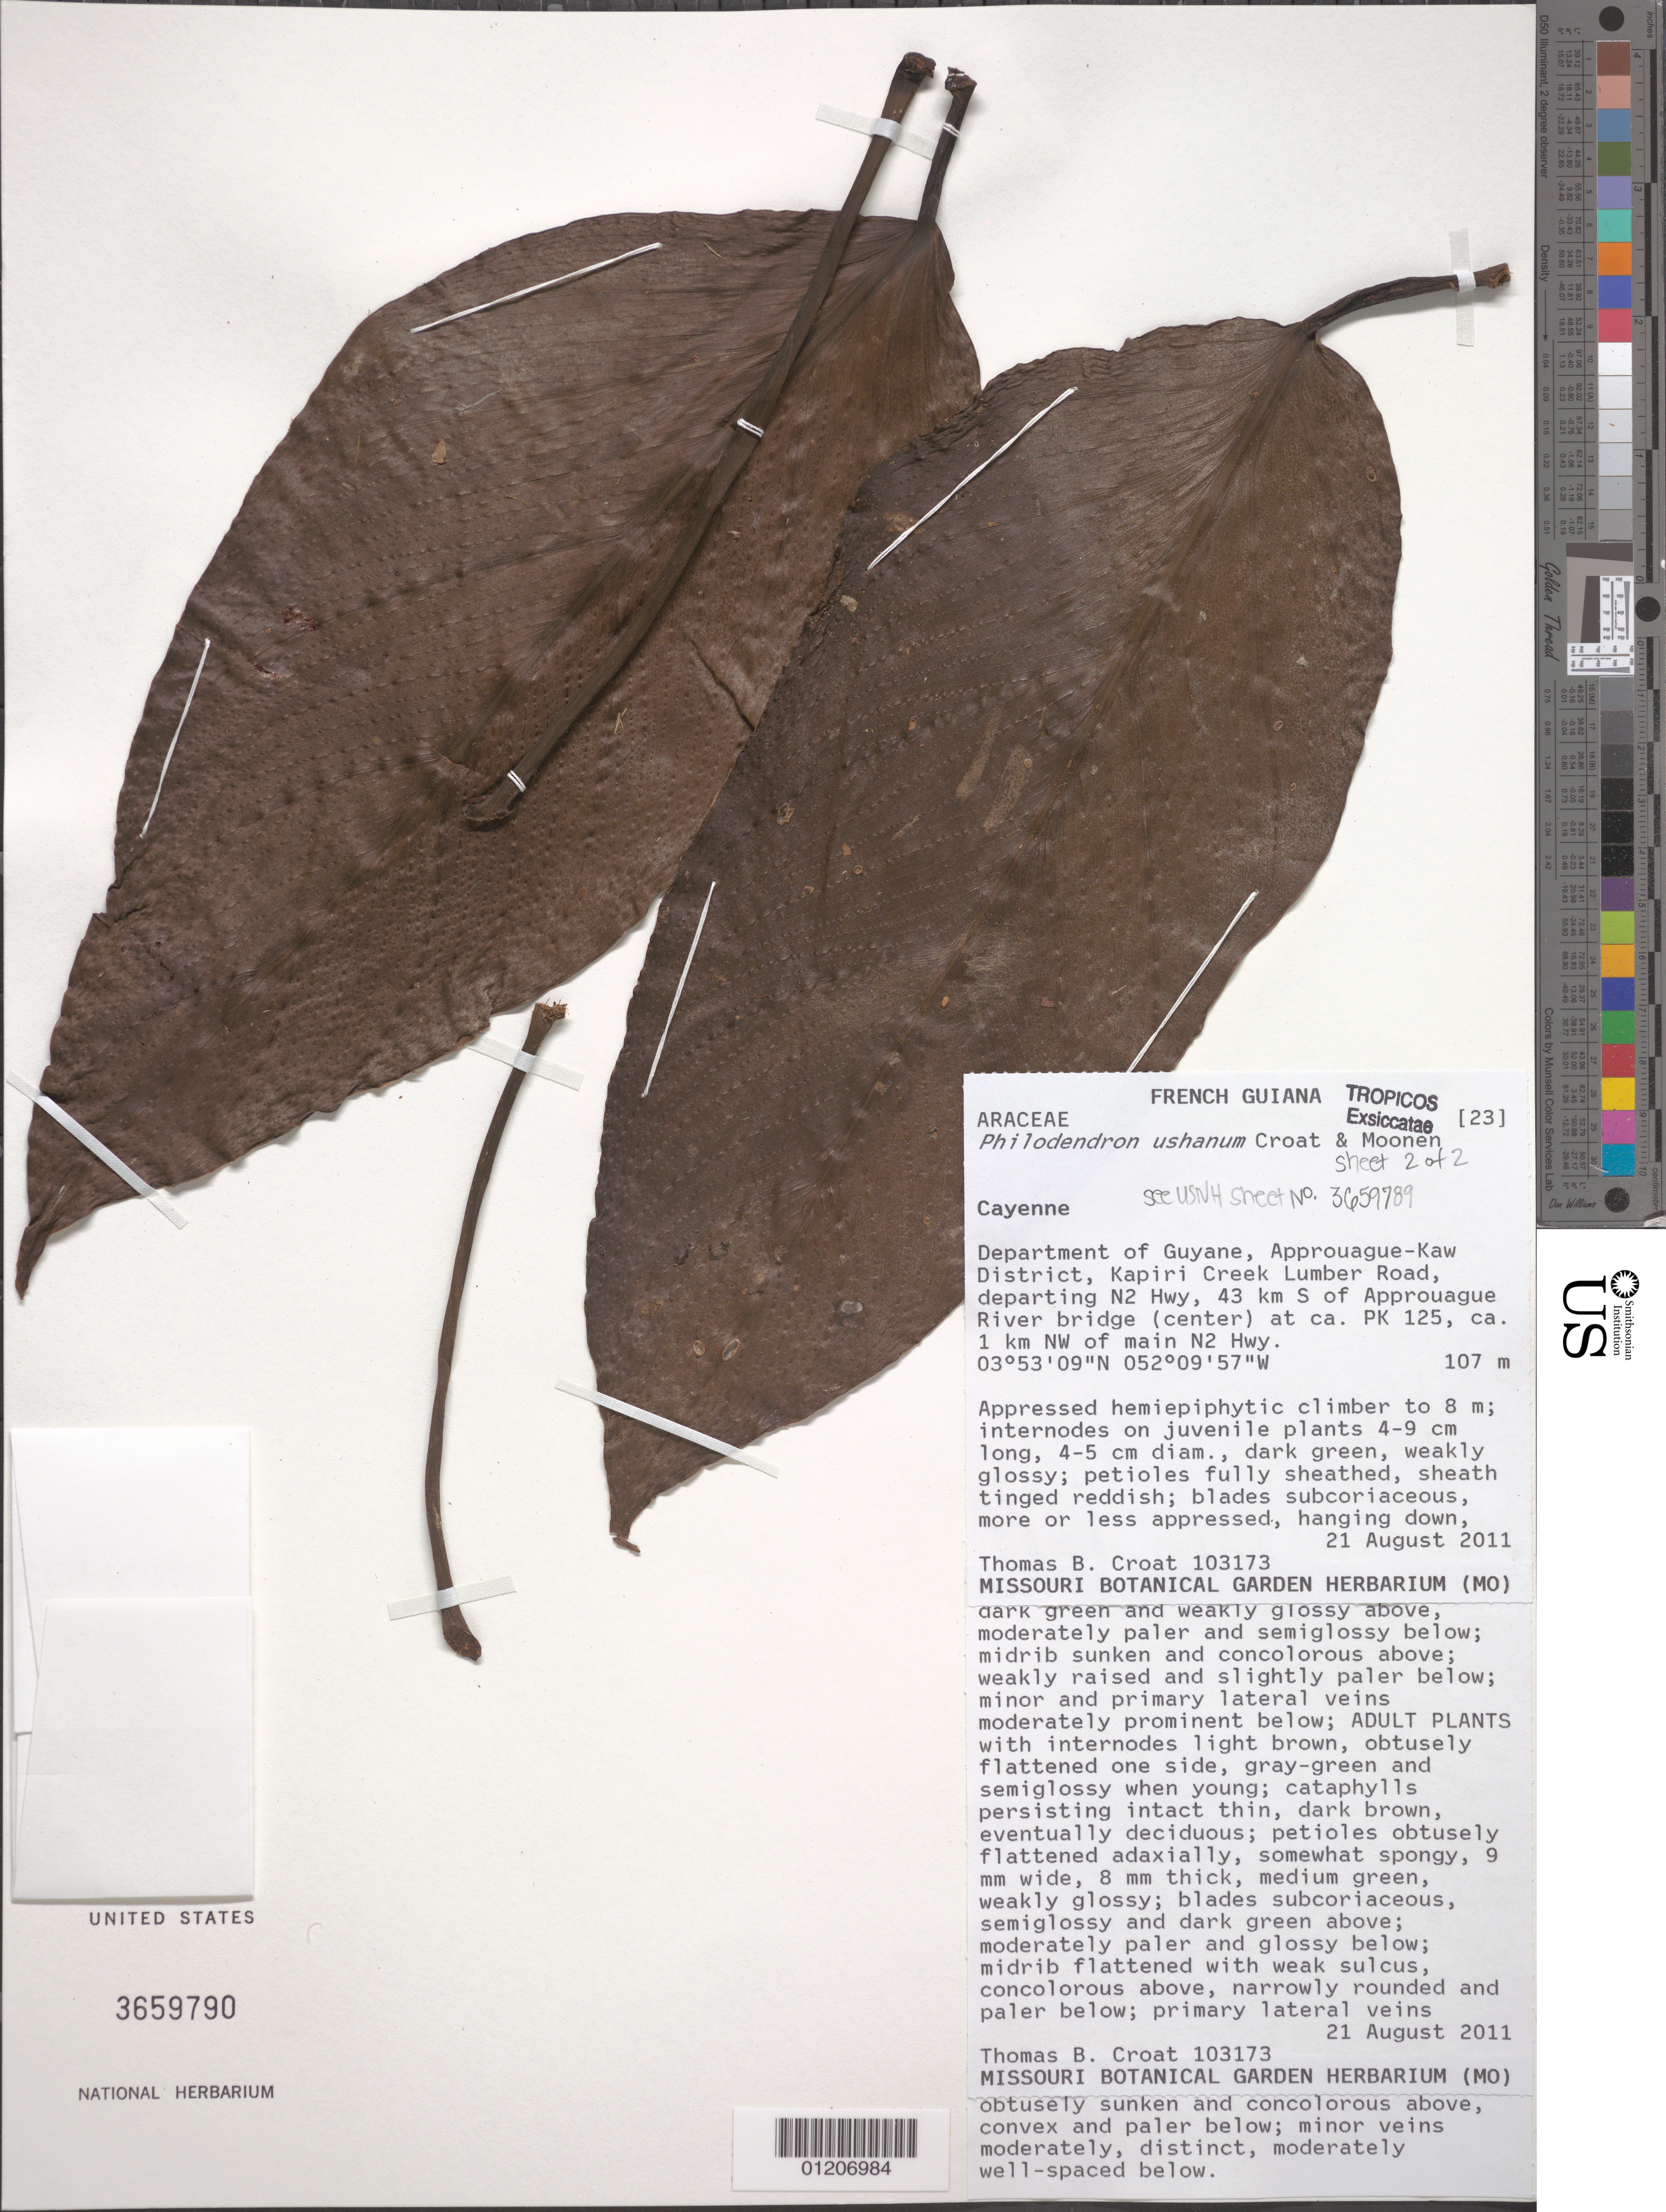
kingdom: Plantae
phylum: Tracheophyta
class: Liliopsida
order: Alismatales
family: Araceae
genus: Philodendron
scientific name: Philodendron ushanum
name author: Croat & Moonen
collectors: T. B. Croat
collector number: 103173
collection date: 2011-08-21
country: French Guiana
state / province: Cayenne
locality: Approuague-Kaw District, Kapiri Creek Lumber Road, departing N2 Hwy, 43 km S of Approuague River bridge (center) at ca. PK 125, ca 1km NW of main N2 Hwy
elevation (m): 107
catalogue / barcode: US 3659790